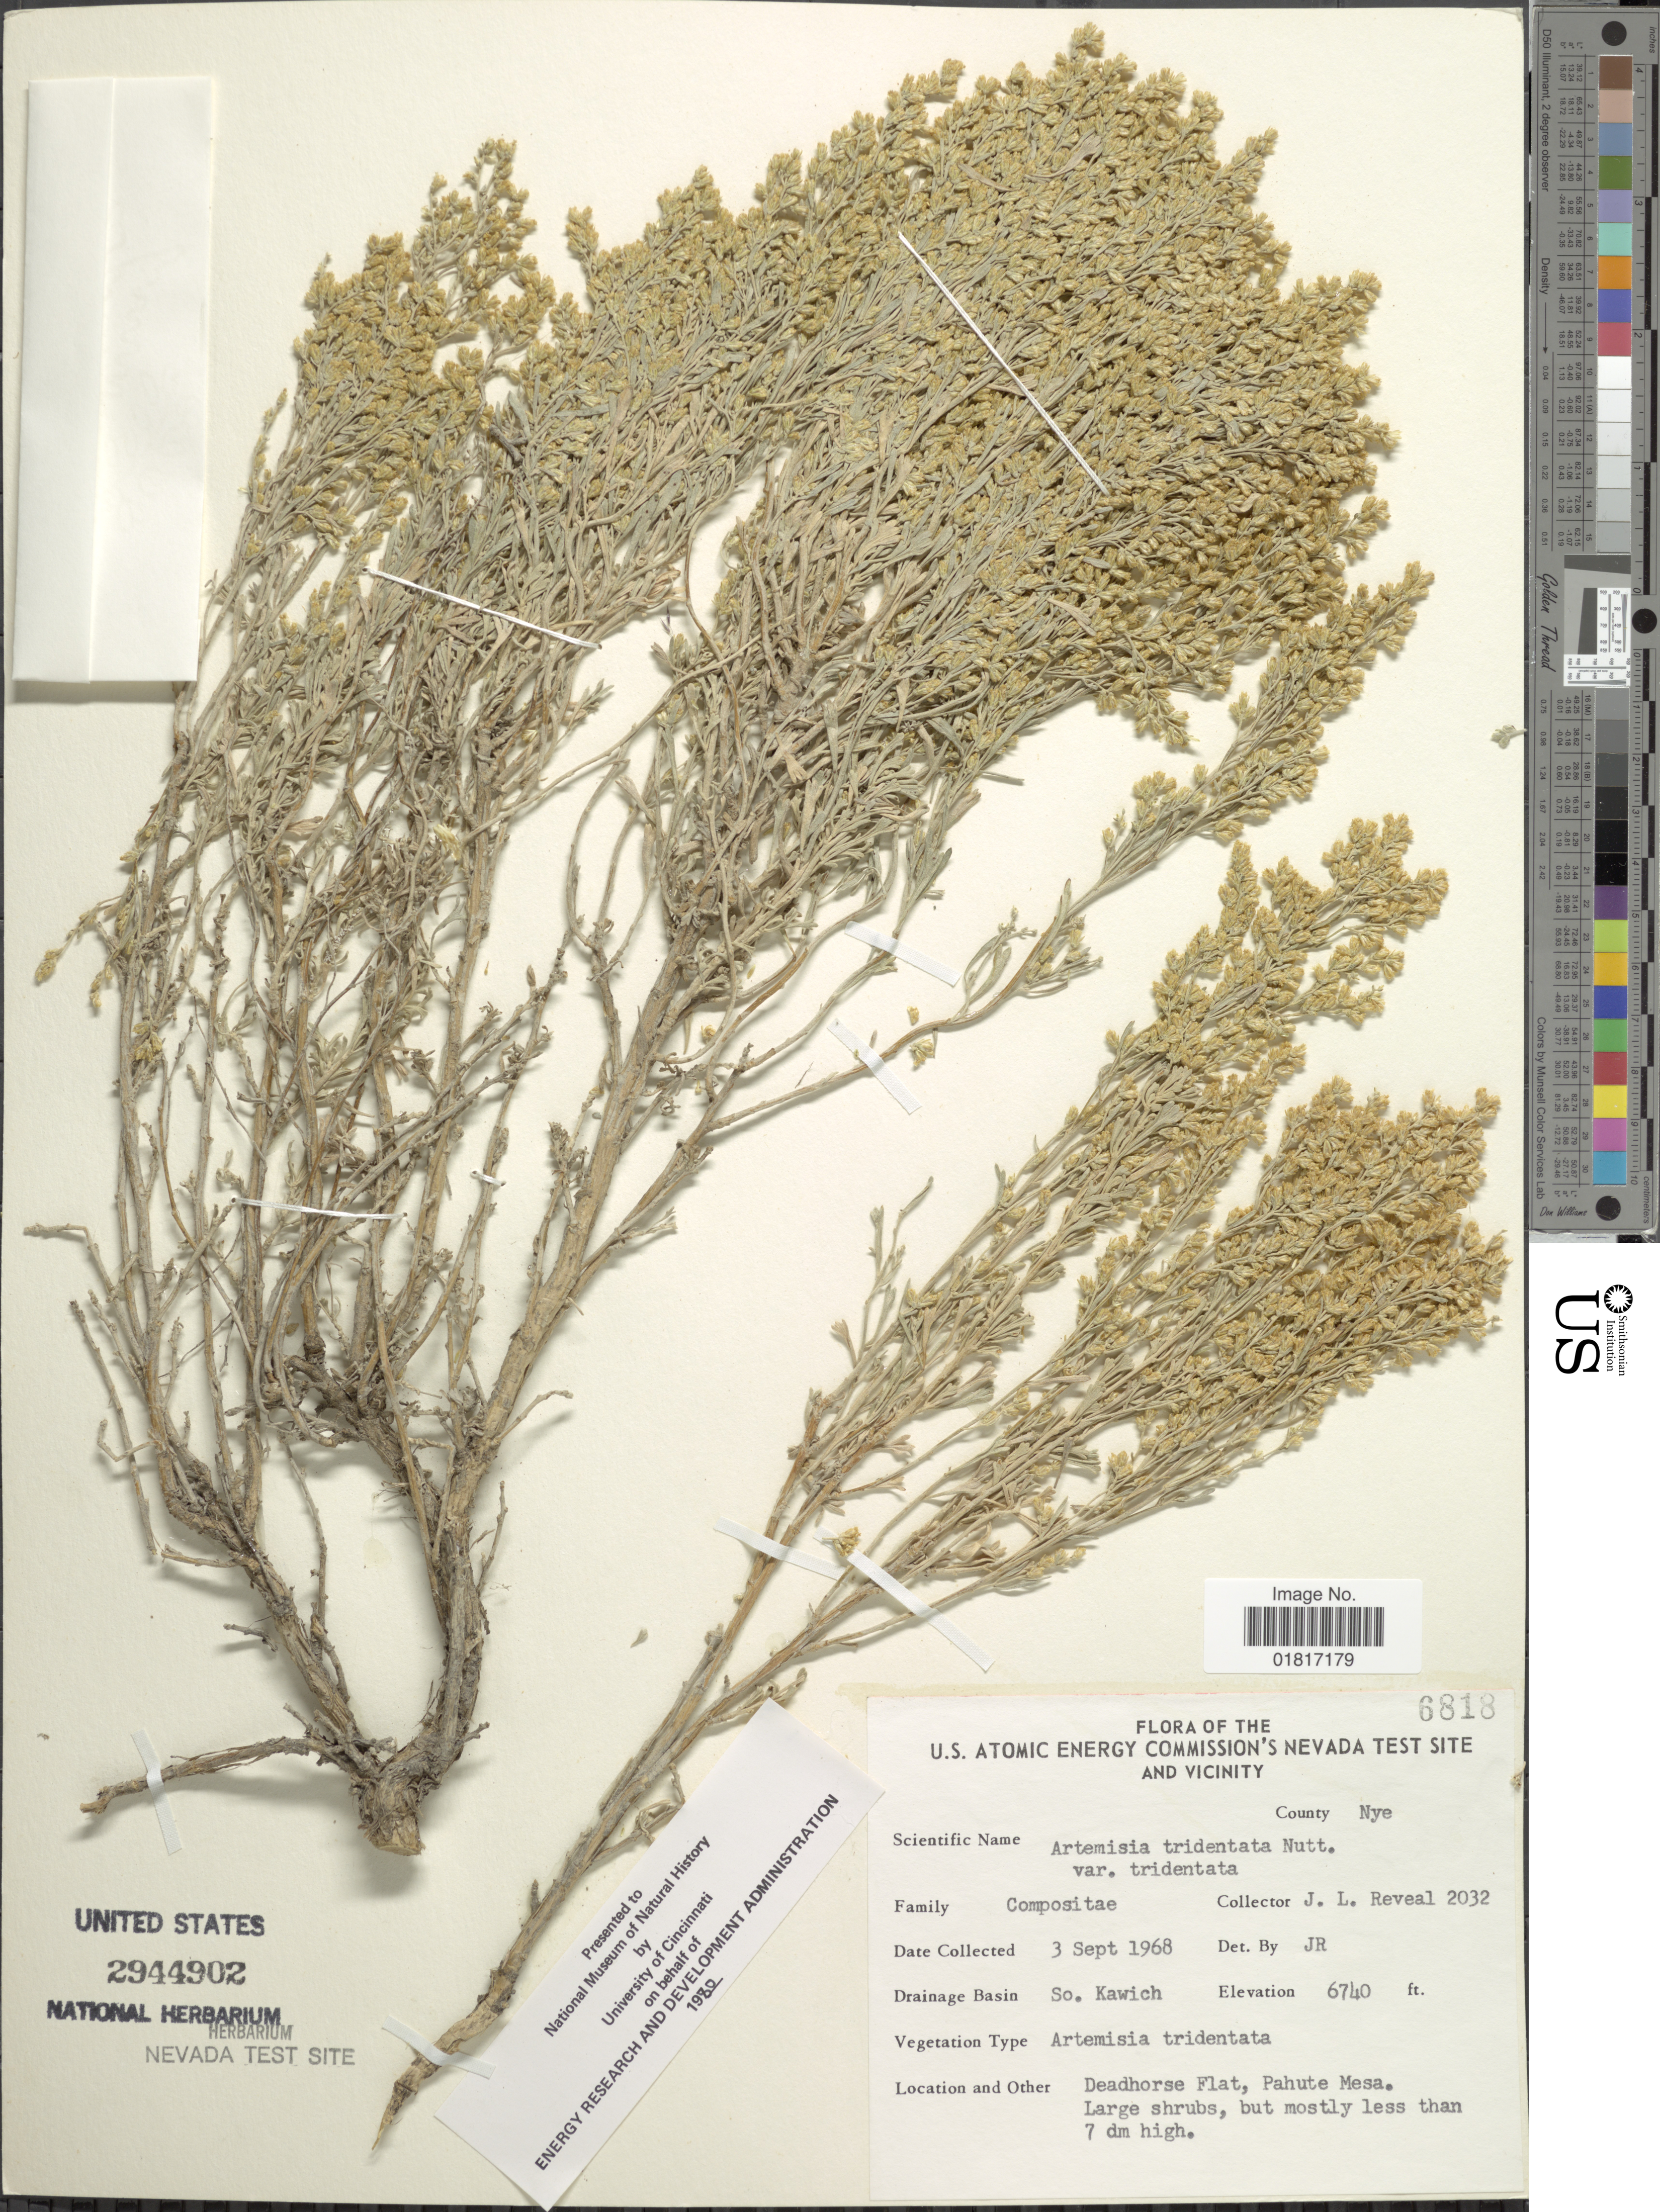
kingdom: Plantae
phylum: Tracheophyta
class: Magnoliopsida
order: Asterales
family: Asteraceae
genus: Artemisia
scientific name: Artemisia tridentata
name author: Nutt.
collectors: J. Reveal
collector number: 6818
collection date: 1968-09-03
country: United States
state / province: Nevada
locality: U.S. Atomic Energy Commision's Nevada Test Site and Vicinity, County Nye, Drainage Basin So. Kawich, Deadhorse Flat, Pahute Mesa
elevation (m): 2054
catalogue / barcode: US 2944902